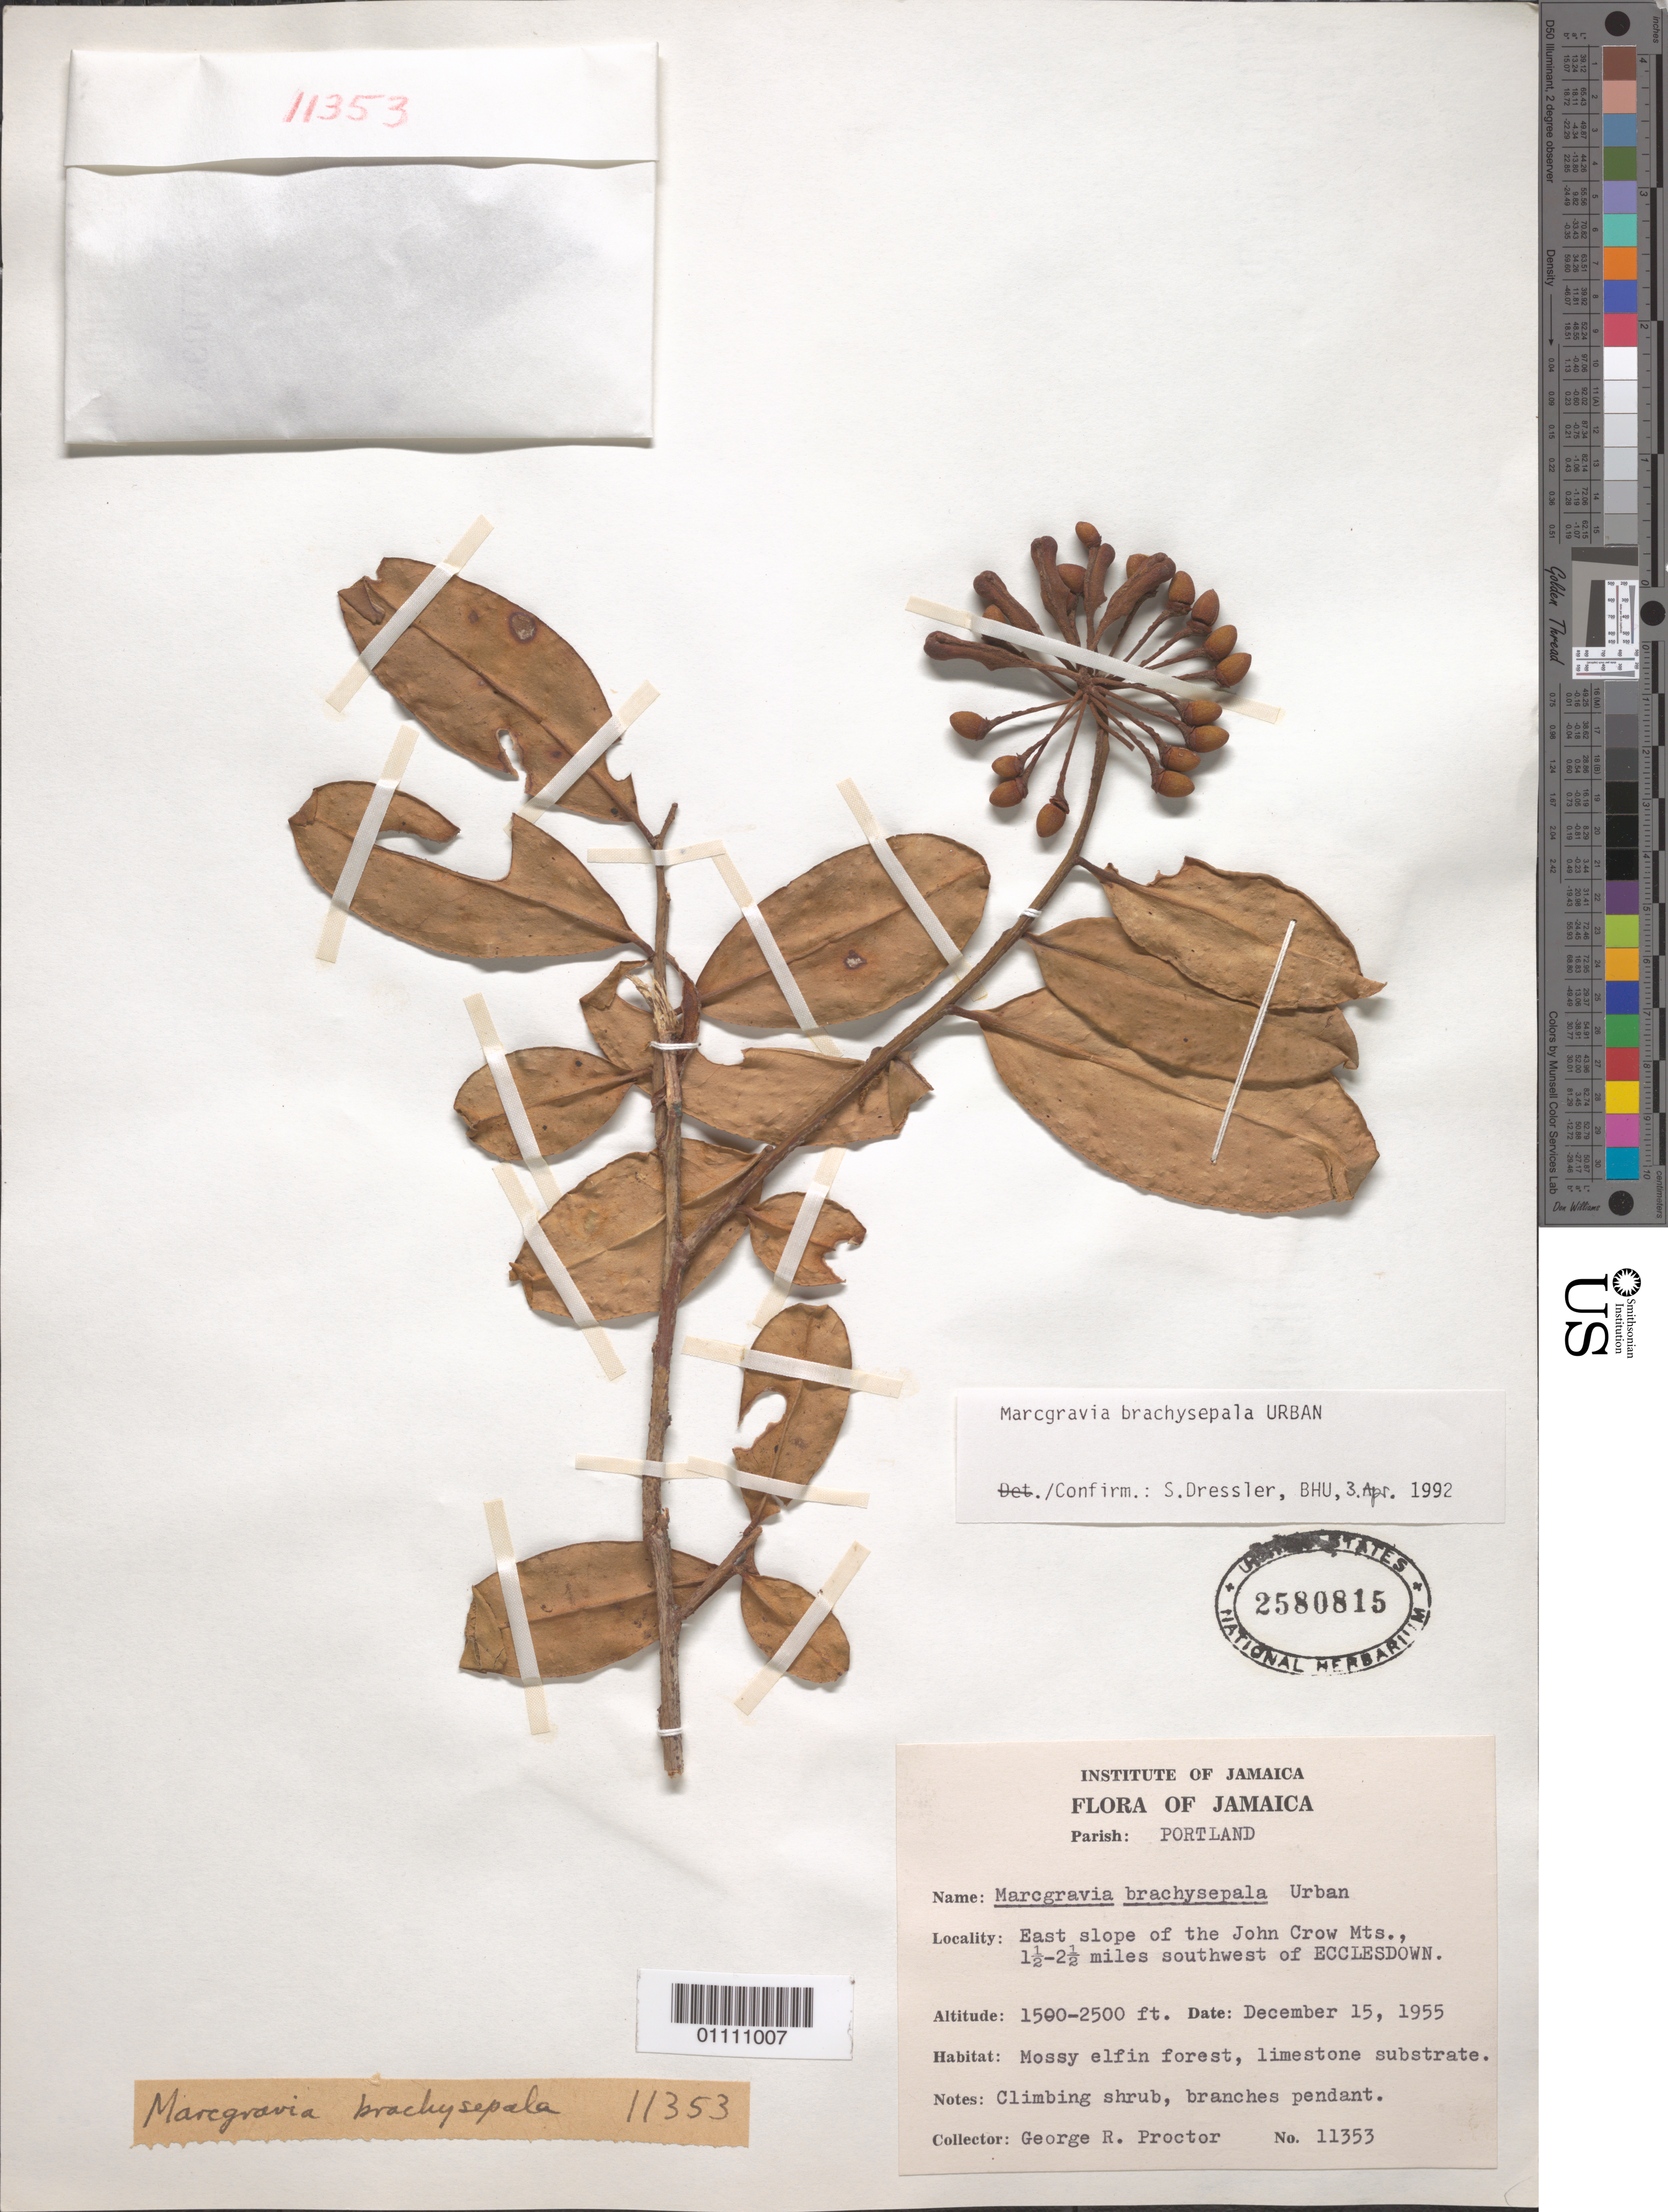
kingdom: Plantae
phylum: Tracheophyta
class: Magnoliopsida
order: Ericales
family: Marcgraviaceae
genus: Marcgravia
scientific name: Marcgravia brachysepala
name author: Urb.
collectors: G. R. Proctor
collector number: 11353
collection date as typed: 15 Dec 1955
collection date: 1955-12-15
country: Jamaica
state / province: Portland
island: Jamaica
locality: East slope of the John Crow Mountains, 1.5-2.5 miles southwest of Ecclesdown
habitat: mossy elfin forest, limestone substrate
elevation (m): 457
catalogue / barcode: US 2580815